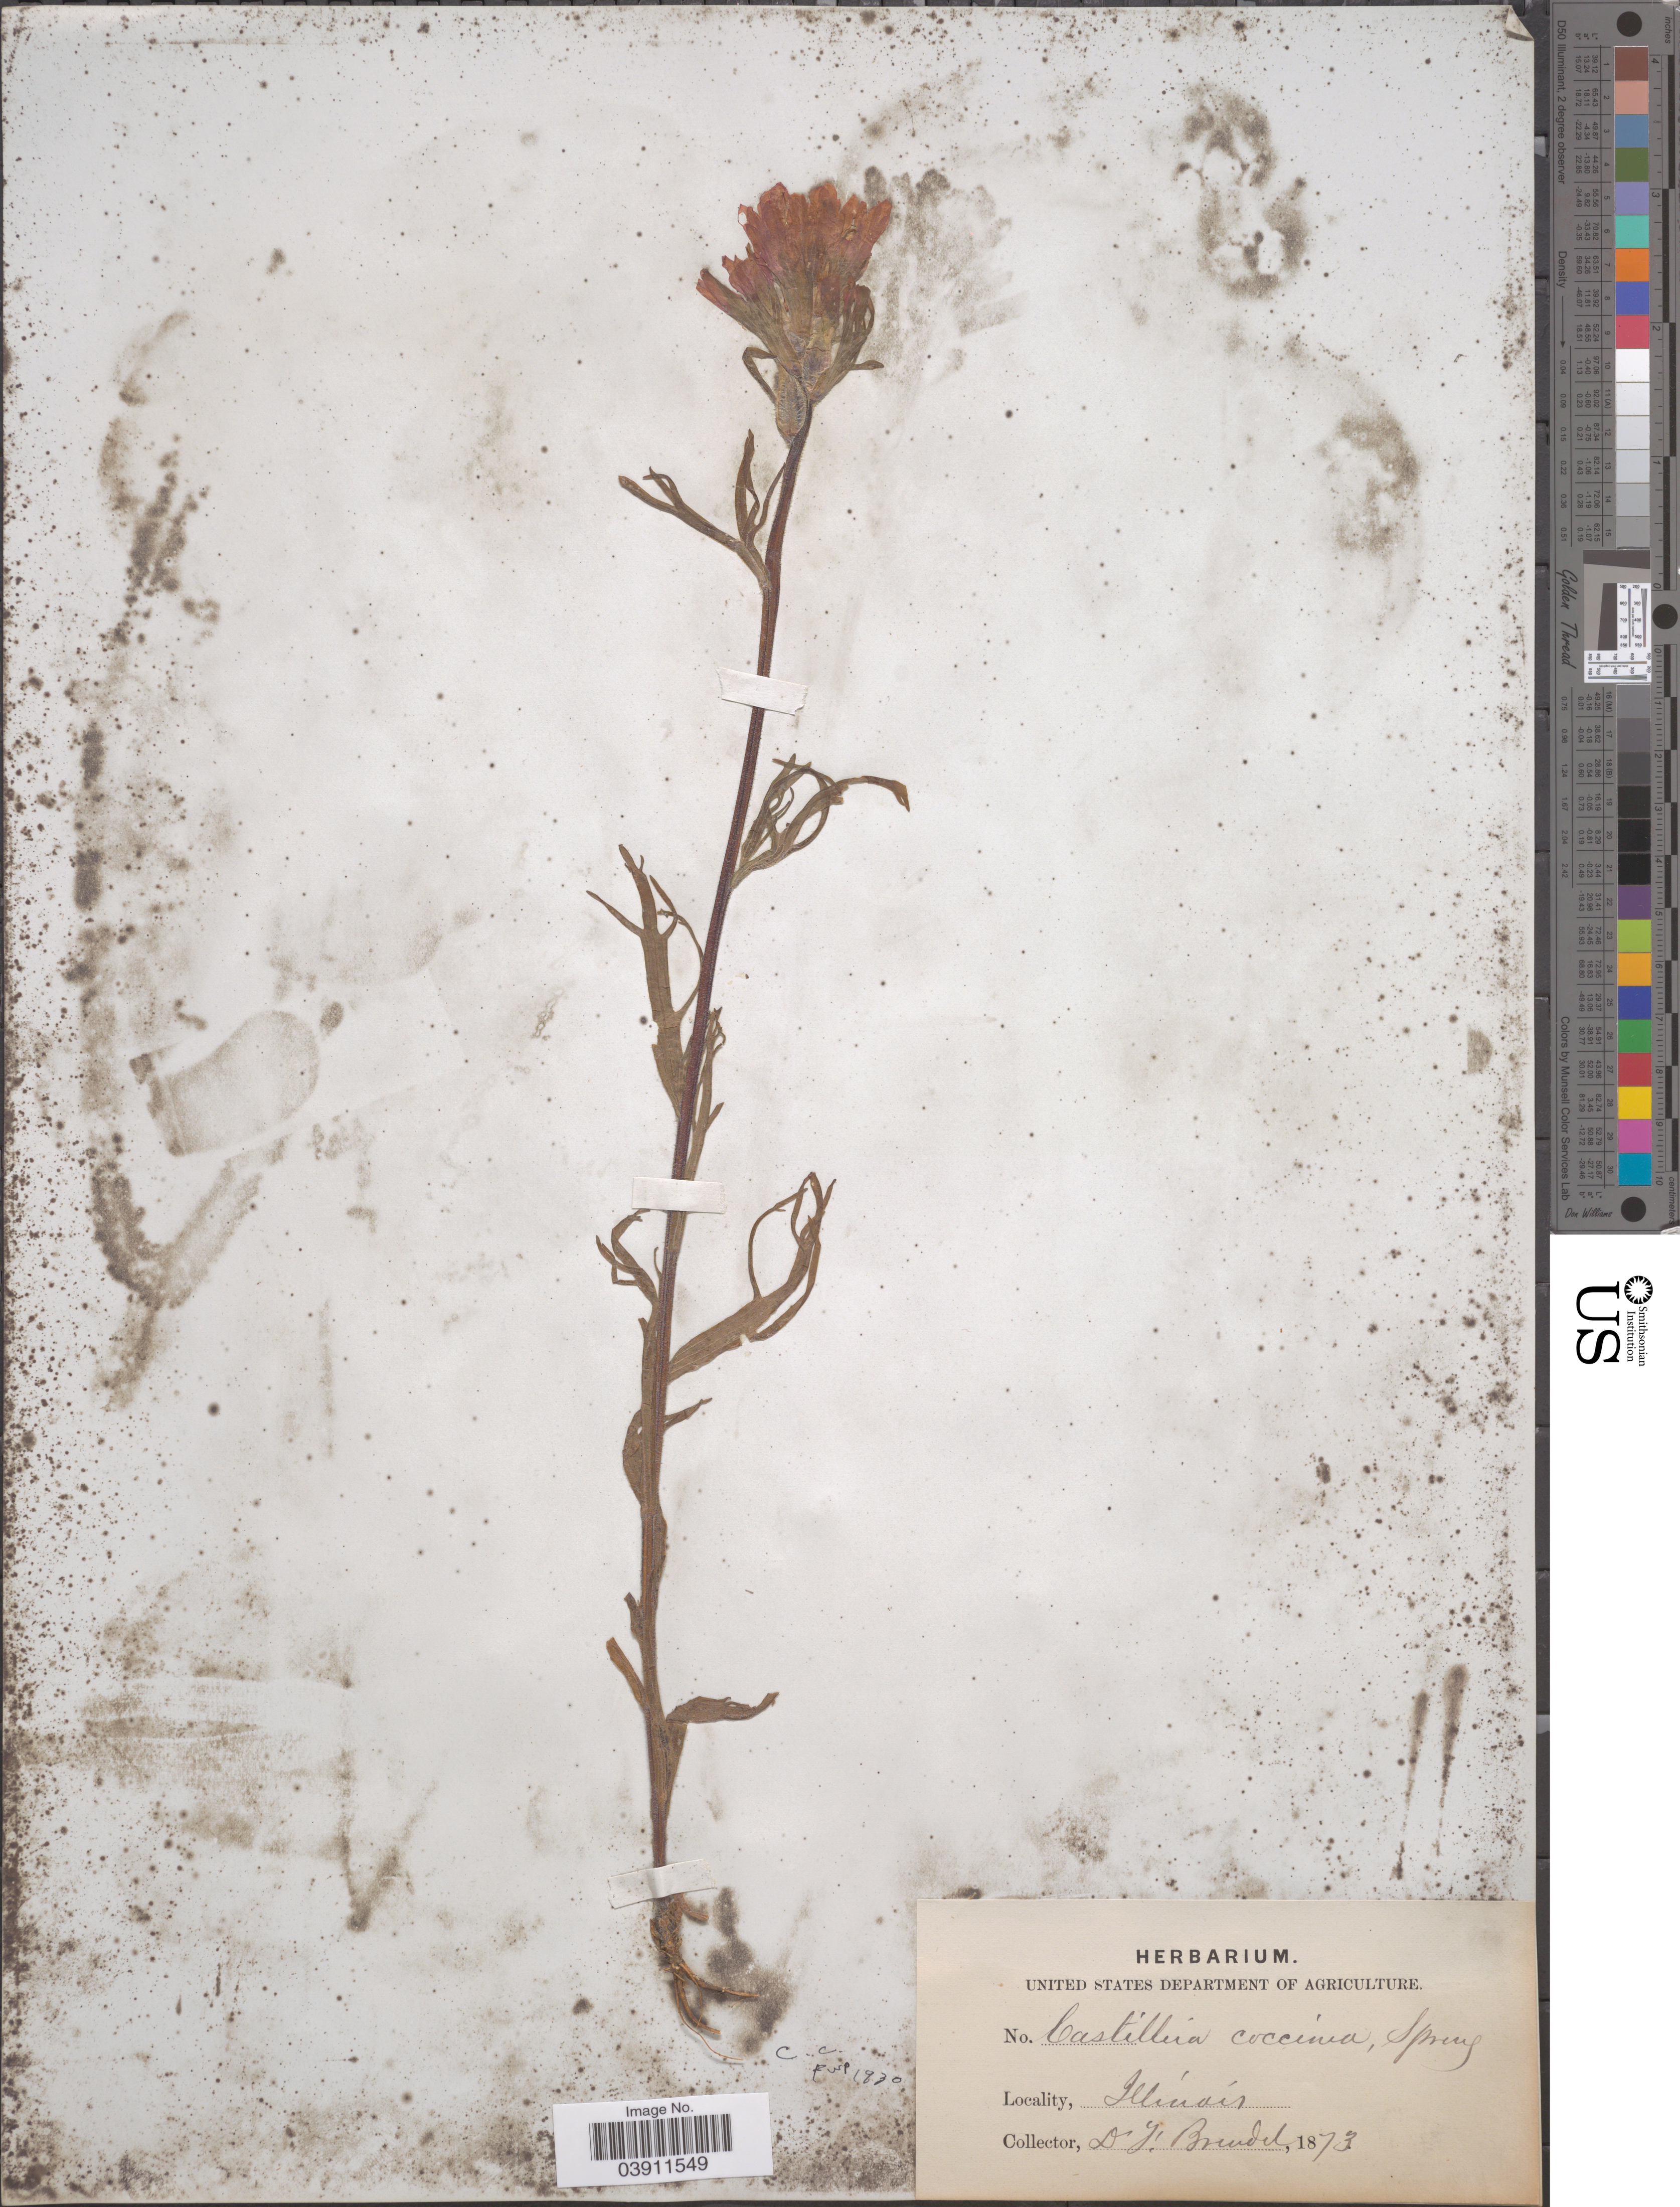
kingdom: Plantae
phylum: Tracheophyta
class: Magnoliopsida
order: Lamiales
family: Orobanchaceae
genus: Castilleja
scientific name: Castilleja coccinea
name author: (L.) Spreng.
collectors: D. Brendel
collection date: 1873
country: United States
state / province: Illinois